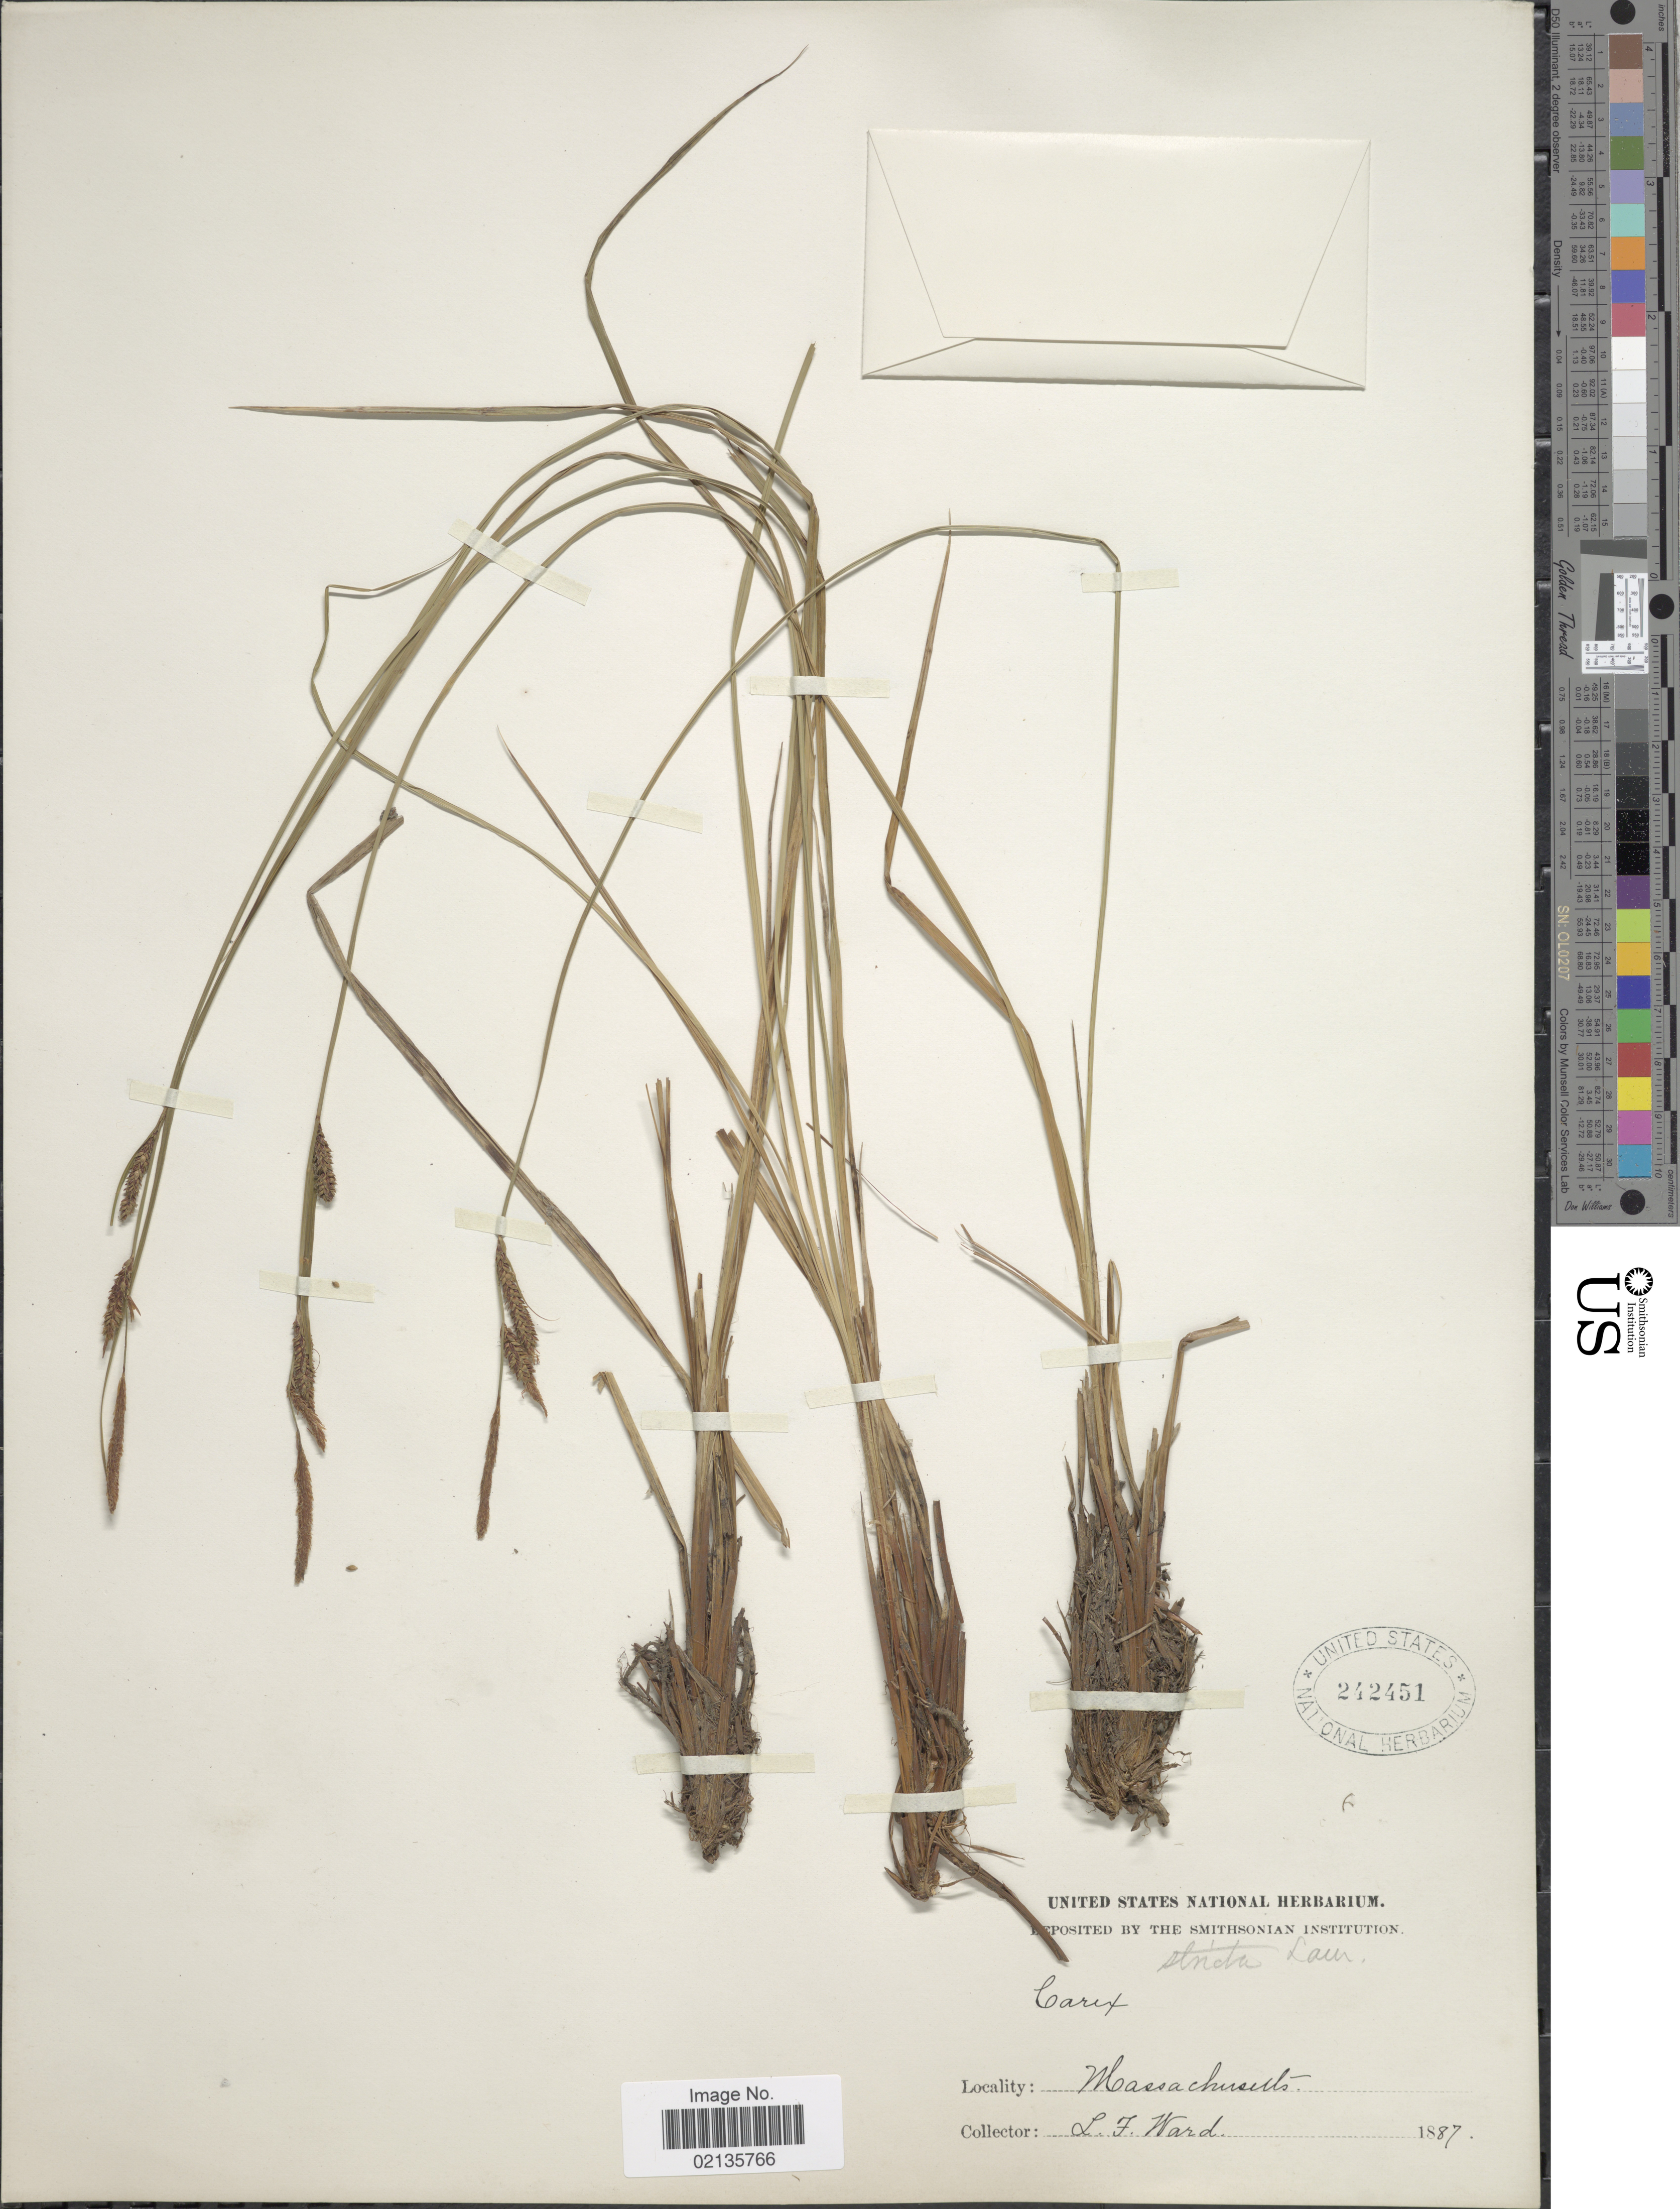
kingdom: Plantae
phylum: Tracheophyta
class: Liliopsida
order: Poales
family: Cyperaceae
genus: Carex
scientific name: Carex stricta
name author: Lam.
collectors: L. Ward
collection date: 1887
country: United States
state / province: Massachusetts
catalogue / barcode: US 242451